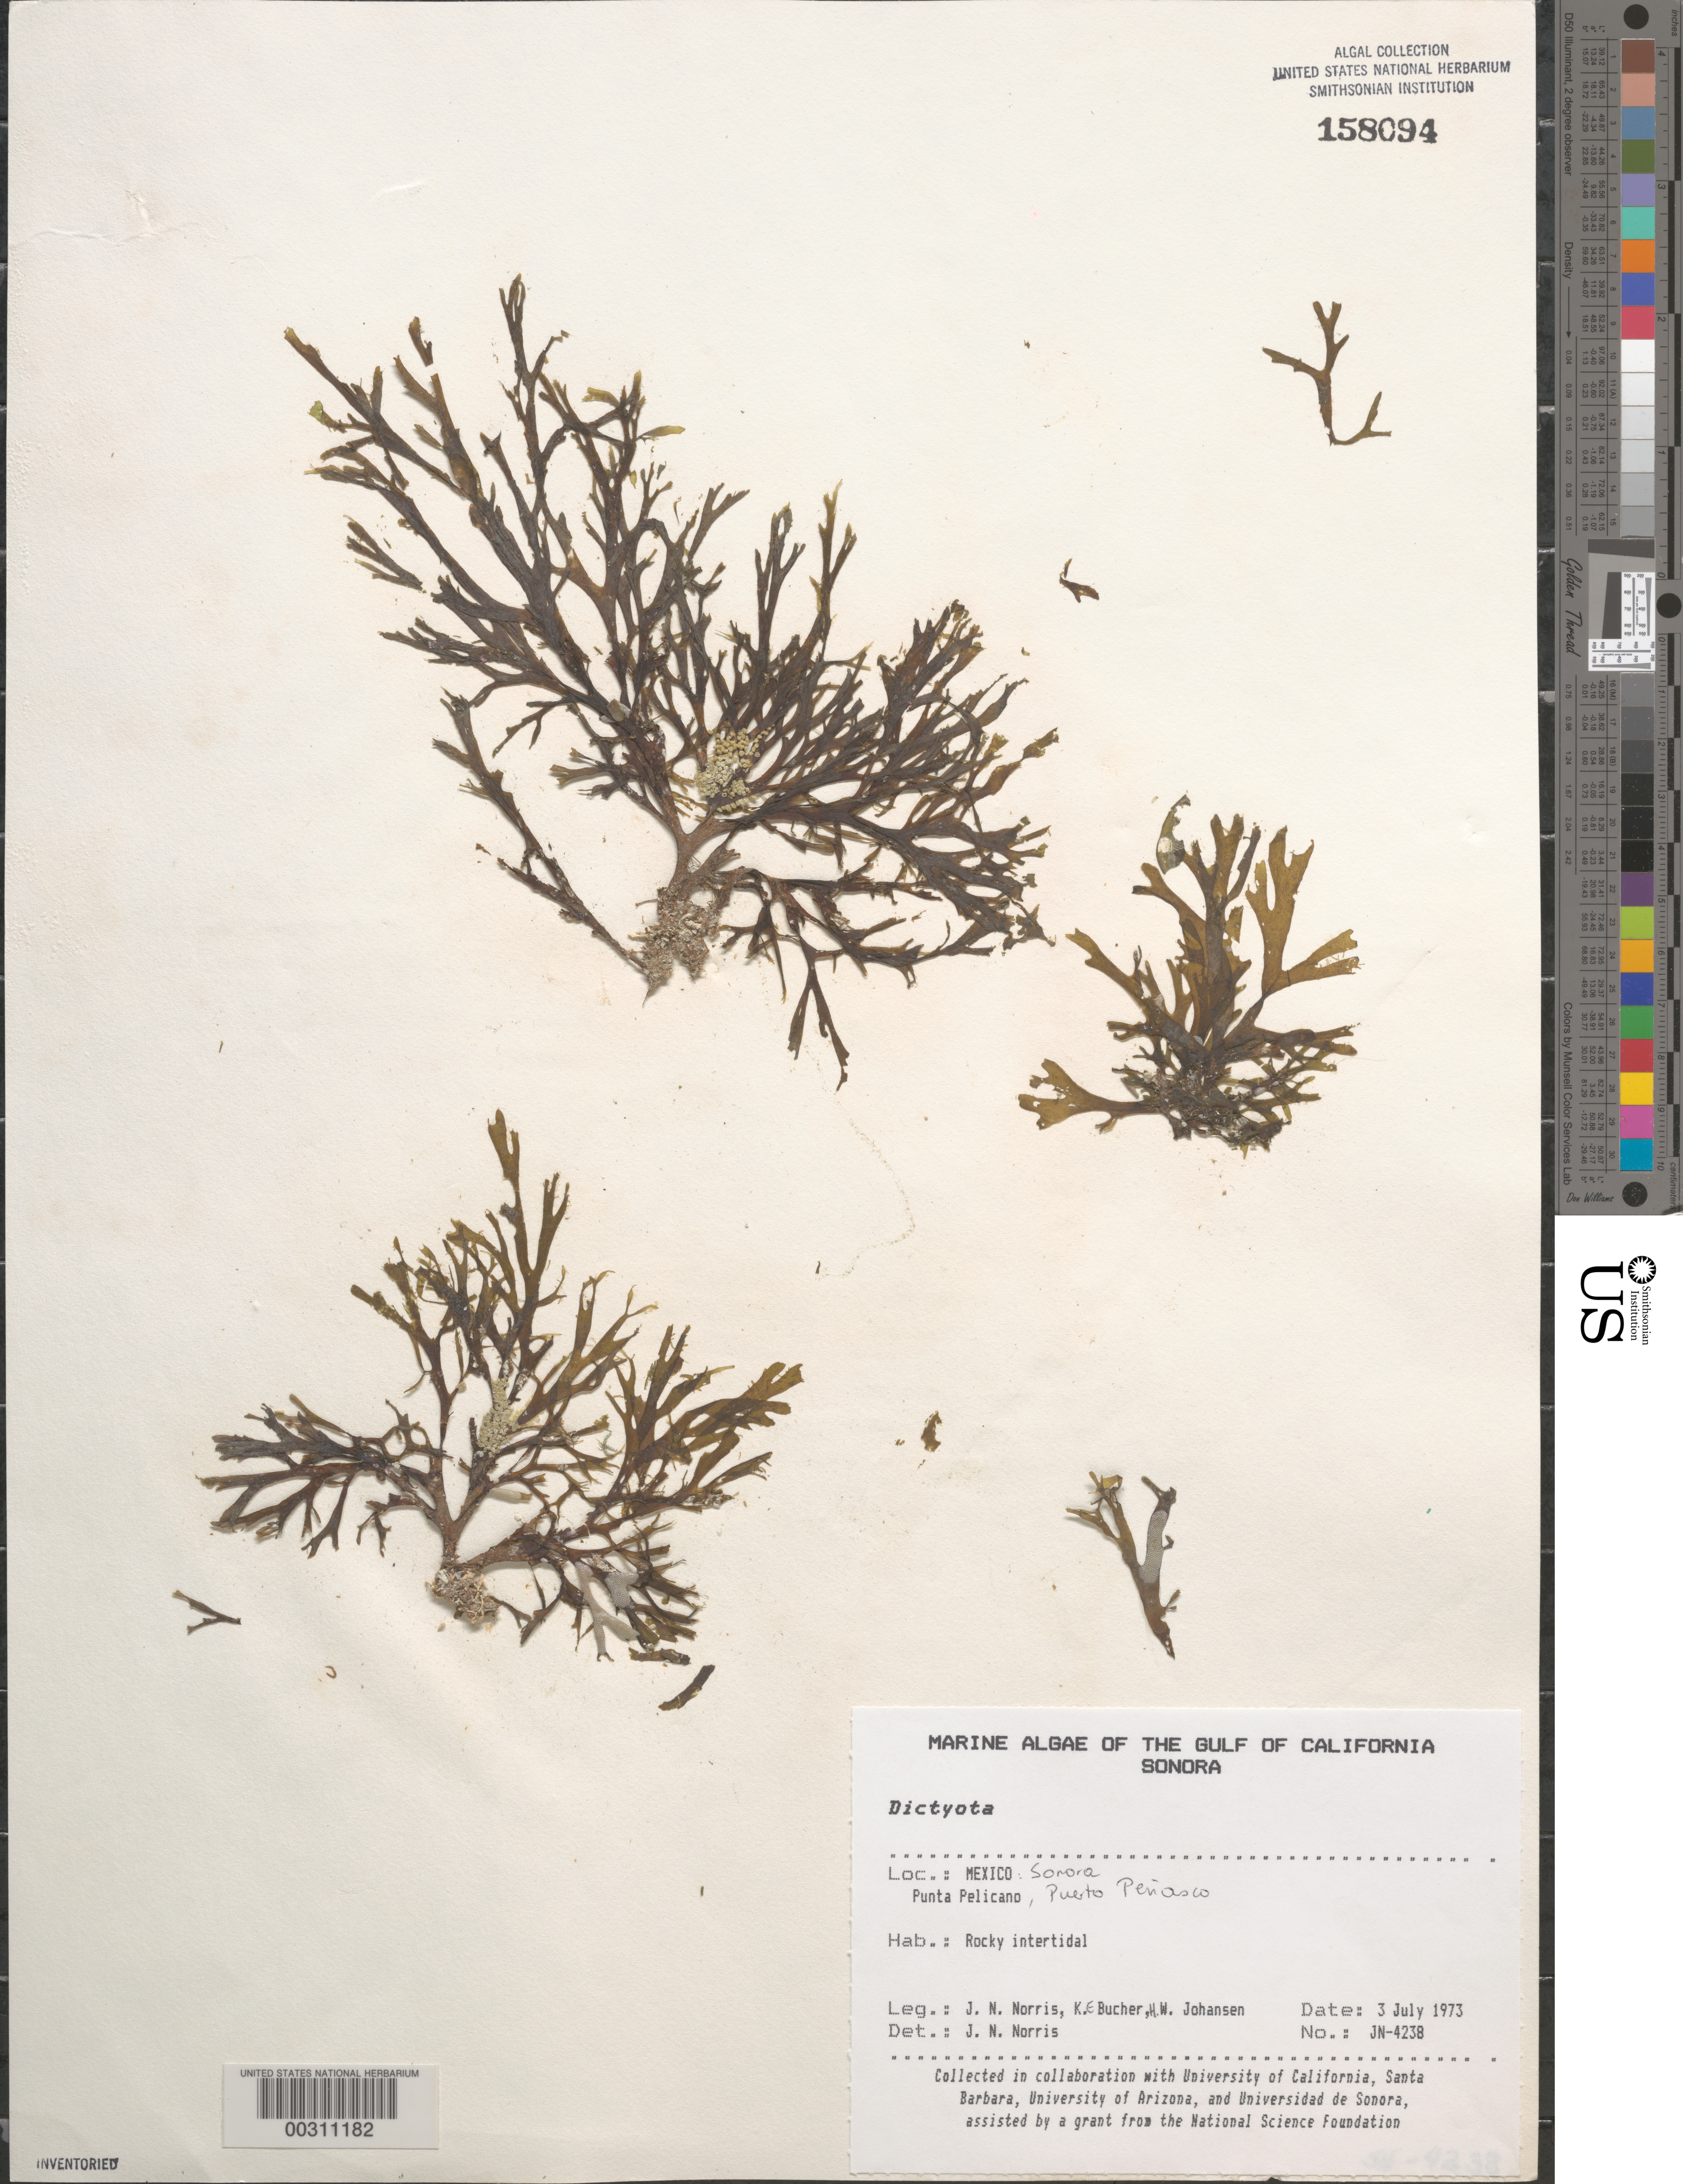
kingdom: Chromista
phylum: Ochrophyta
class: Phaeophyceae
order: Dictyotales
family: Dictyotaceae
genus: Dictyota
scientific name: Dictyota sp.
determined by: Norris, James N.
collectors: J. N. Norris, K. E. Bucher & H. Johansen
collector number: JN-4238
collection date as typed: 03 Jul 1973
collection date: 1973-07-03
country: Mexico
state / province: Sonora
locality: Punta Pelicano, Puerto Penasco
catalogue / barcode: US 158094